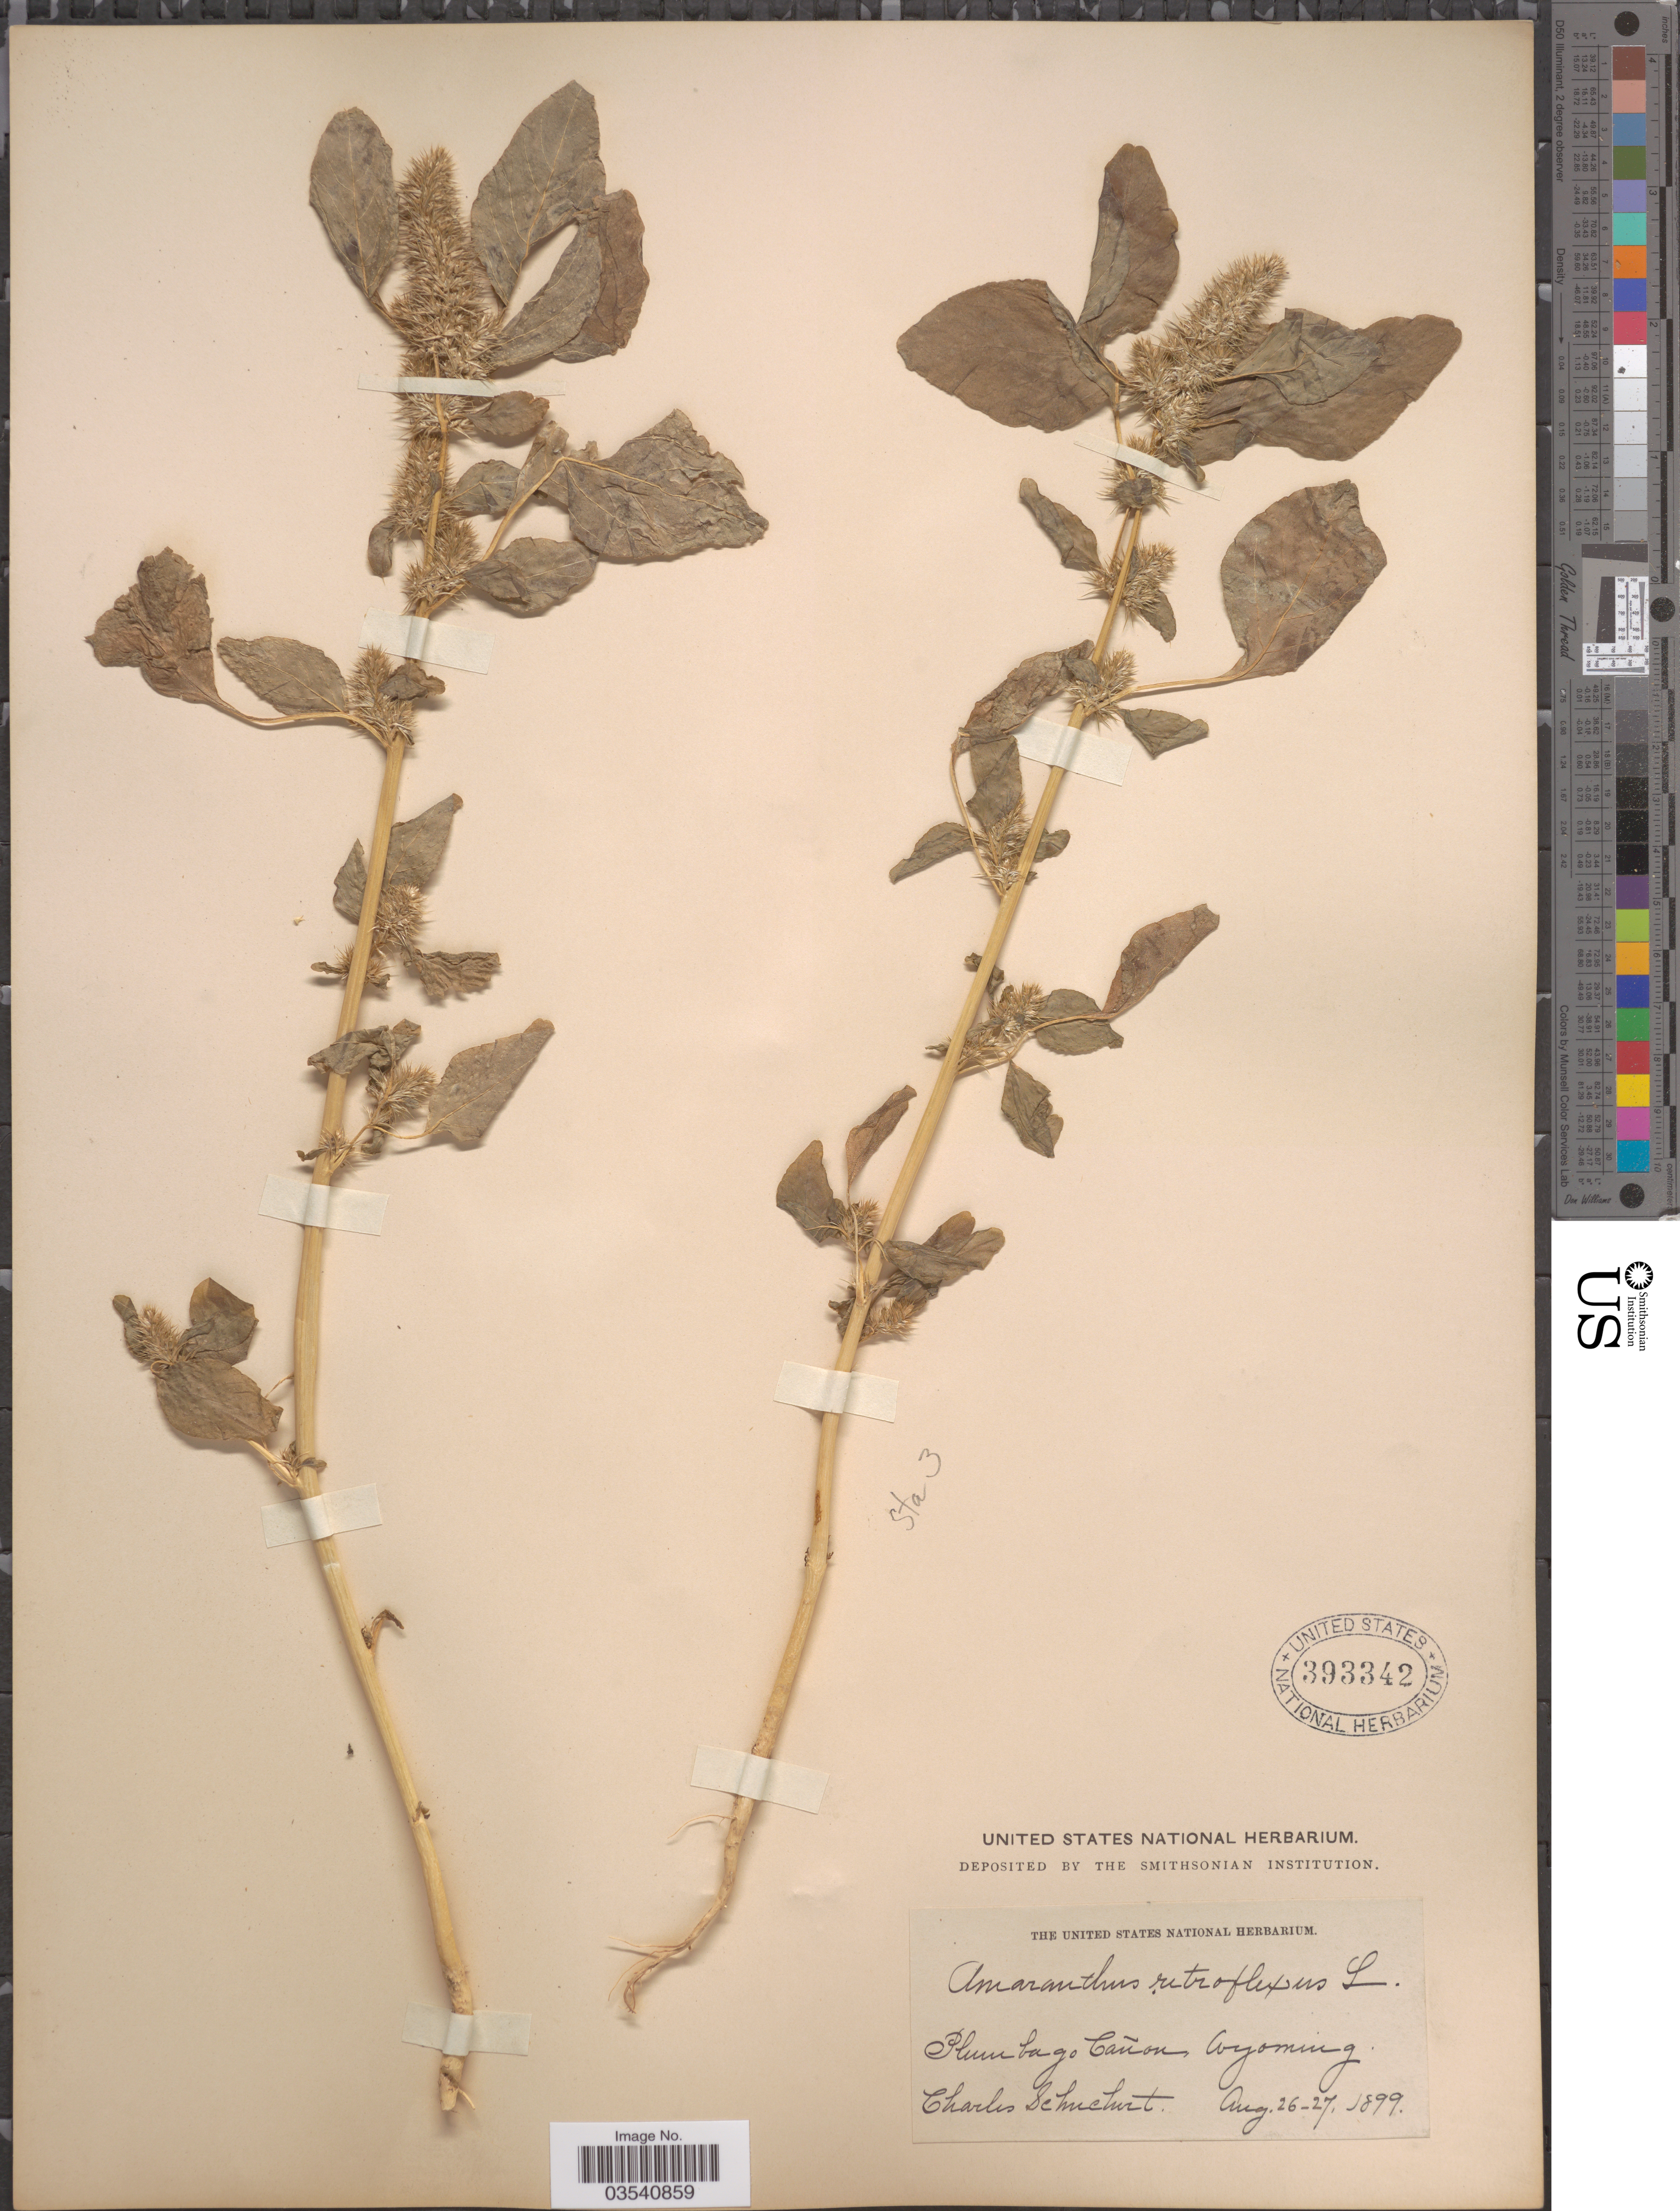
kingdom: Plantae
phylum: Tracheophyta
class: Magnoliopsida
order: Caryophyllales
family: Amaranthaceae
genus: Amaranthus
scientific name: Amaranthus powellii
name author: S. Watson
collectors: C. Schuchert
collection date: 1899-08-26/1899-08-27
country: United States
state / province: Wyoming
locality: Plumbago Cañon.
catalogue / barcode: US 393342